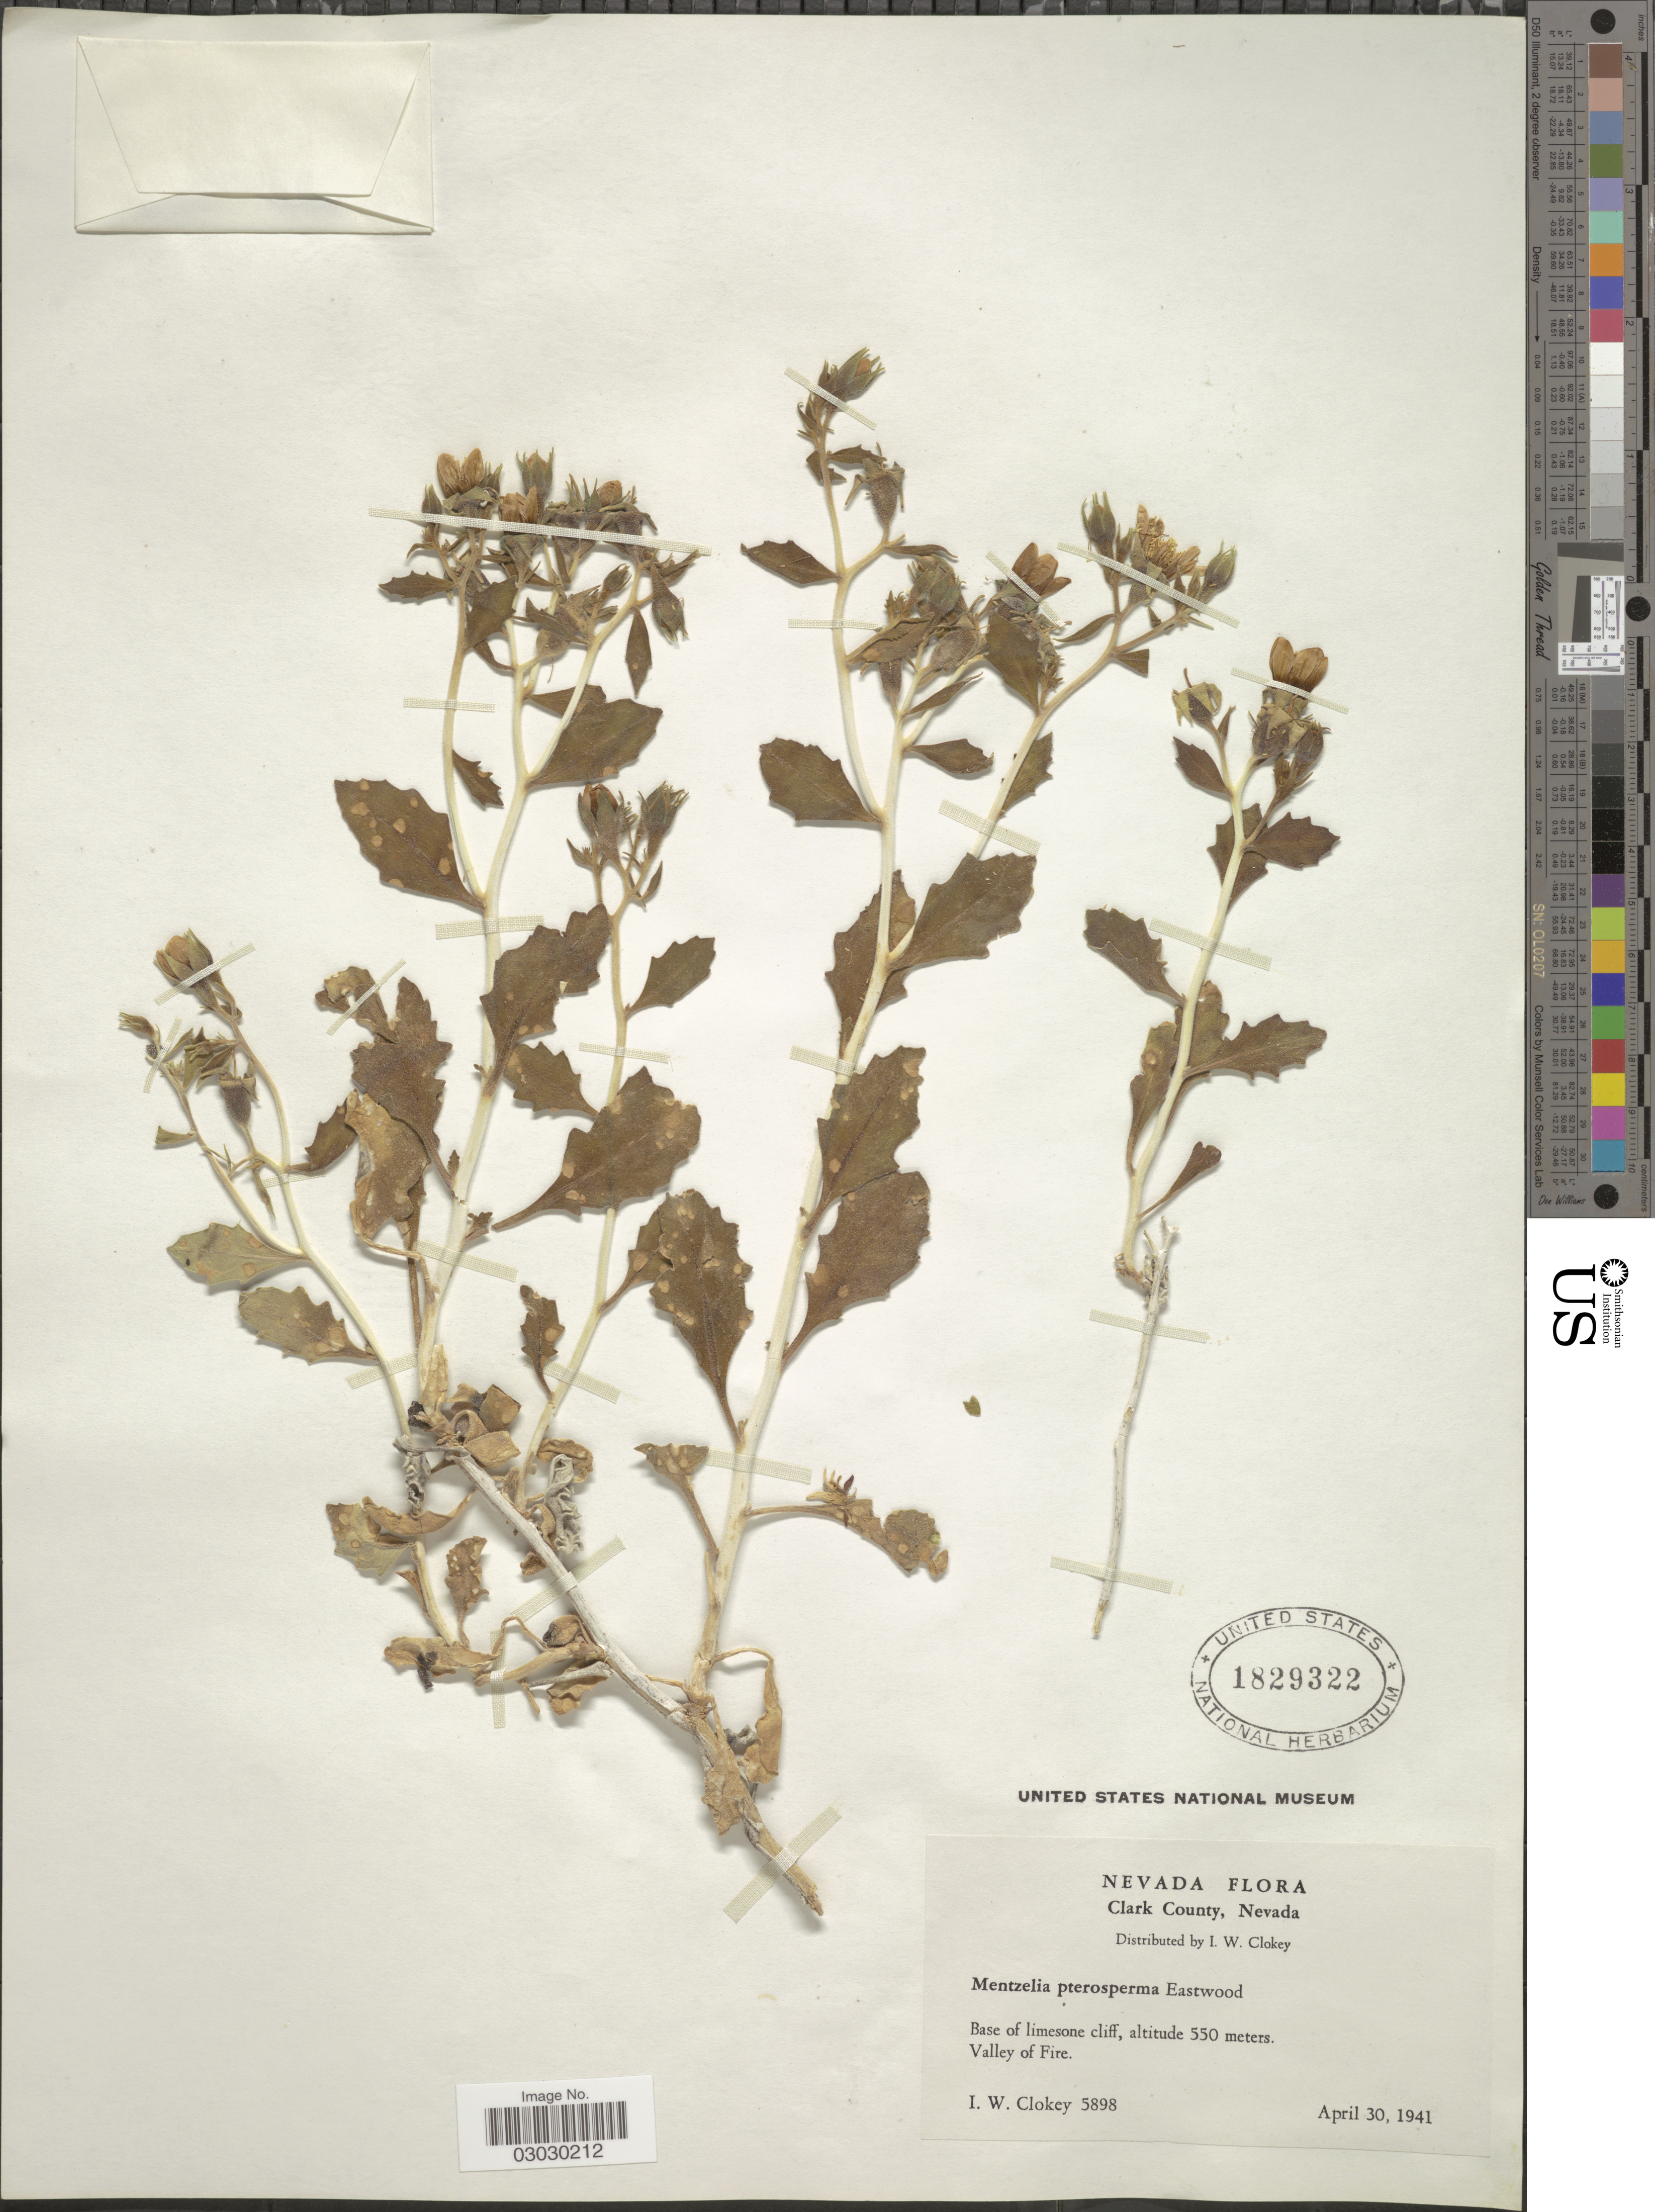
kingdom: Plantae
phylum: Tracheophyta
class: Magnoliopsida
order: Cornales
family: Loasaceae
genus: Mentzelia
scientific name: Mentzelia puberula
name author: J. Darl.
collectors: I. W. Clokey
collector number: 5898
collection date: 1941-04-30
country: United States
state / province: Nevada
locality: Clark County, Base of limestone cliff, Valley of Fire.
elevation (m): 550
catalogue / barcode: US 1829322